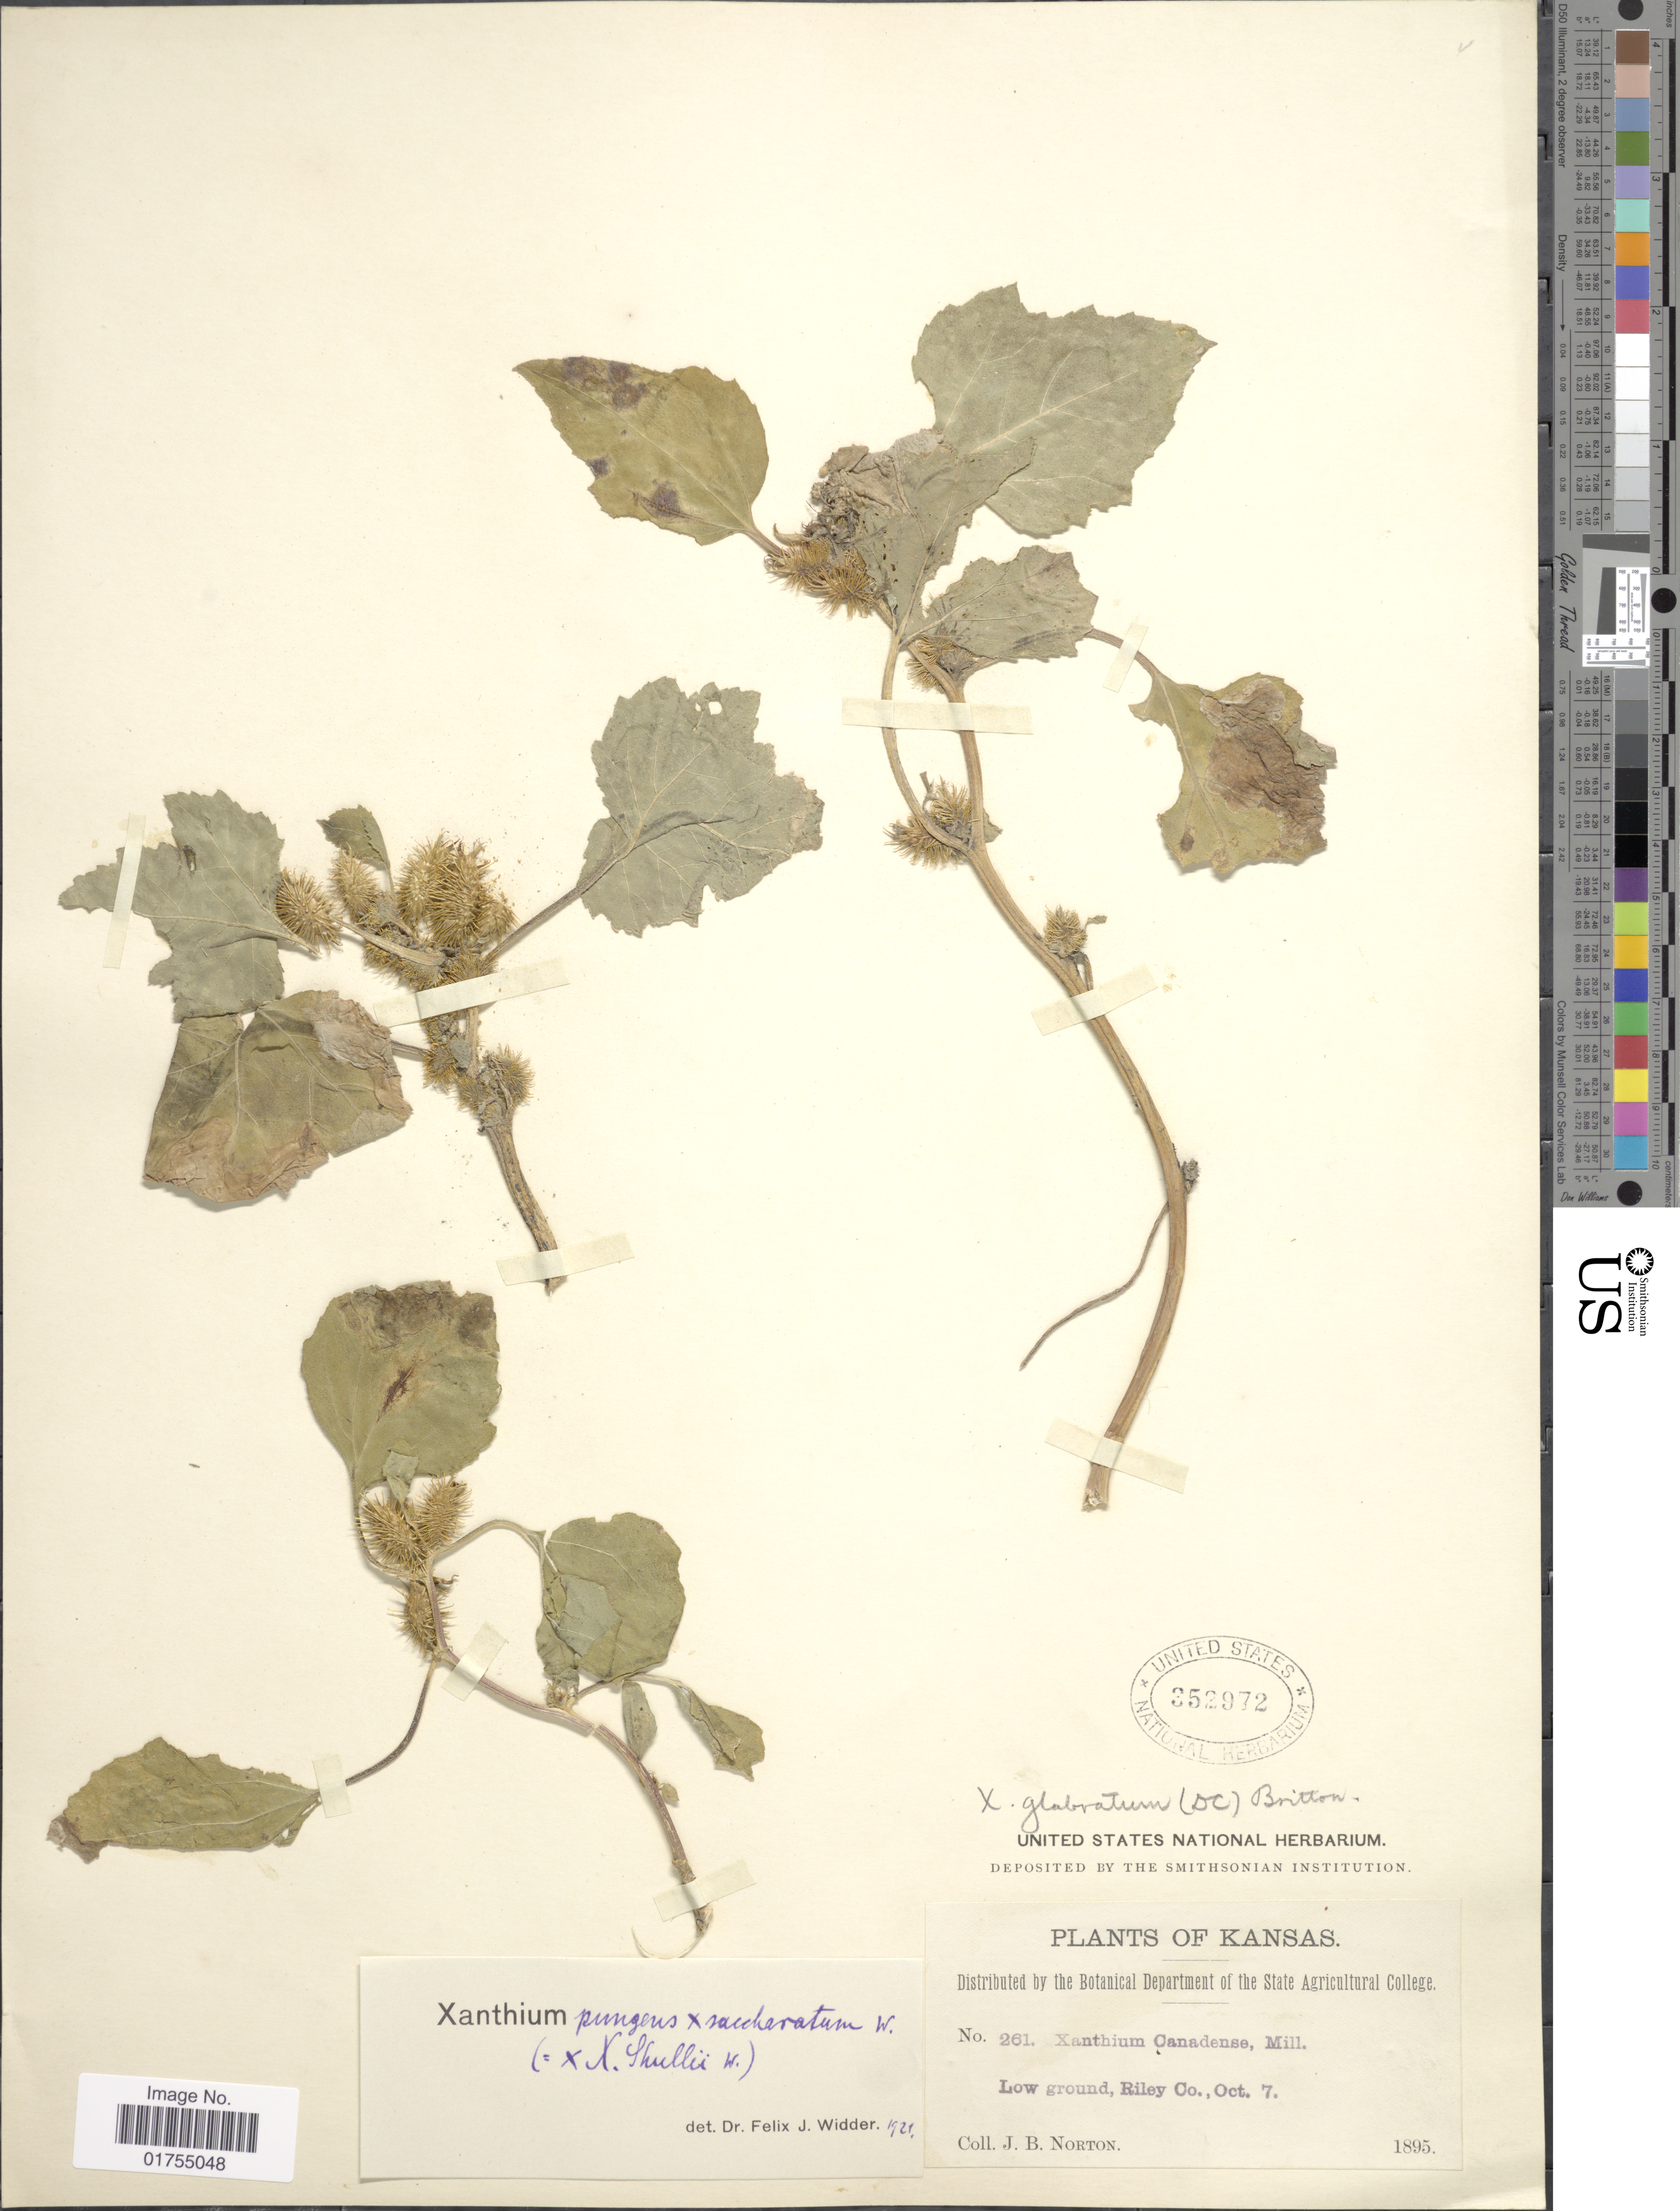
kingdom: Plantae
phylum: Tracheophyta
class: Magnoliopsida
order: Asterales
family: Asteraceae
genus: Xanthium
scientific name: Xanthium pungens x X. saccharatum Wallr.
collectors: J. B. Norton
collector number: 261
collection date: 1895-10-07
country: United States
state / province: Kansas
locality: Riley Coo.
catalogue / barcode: US 352972